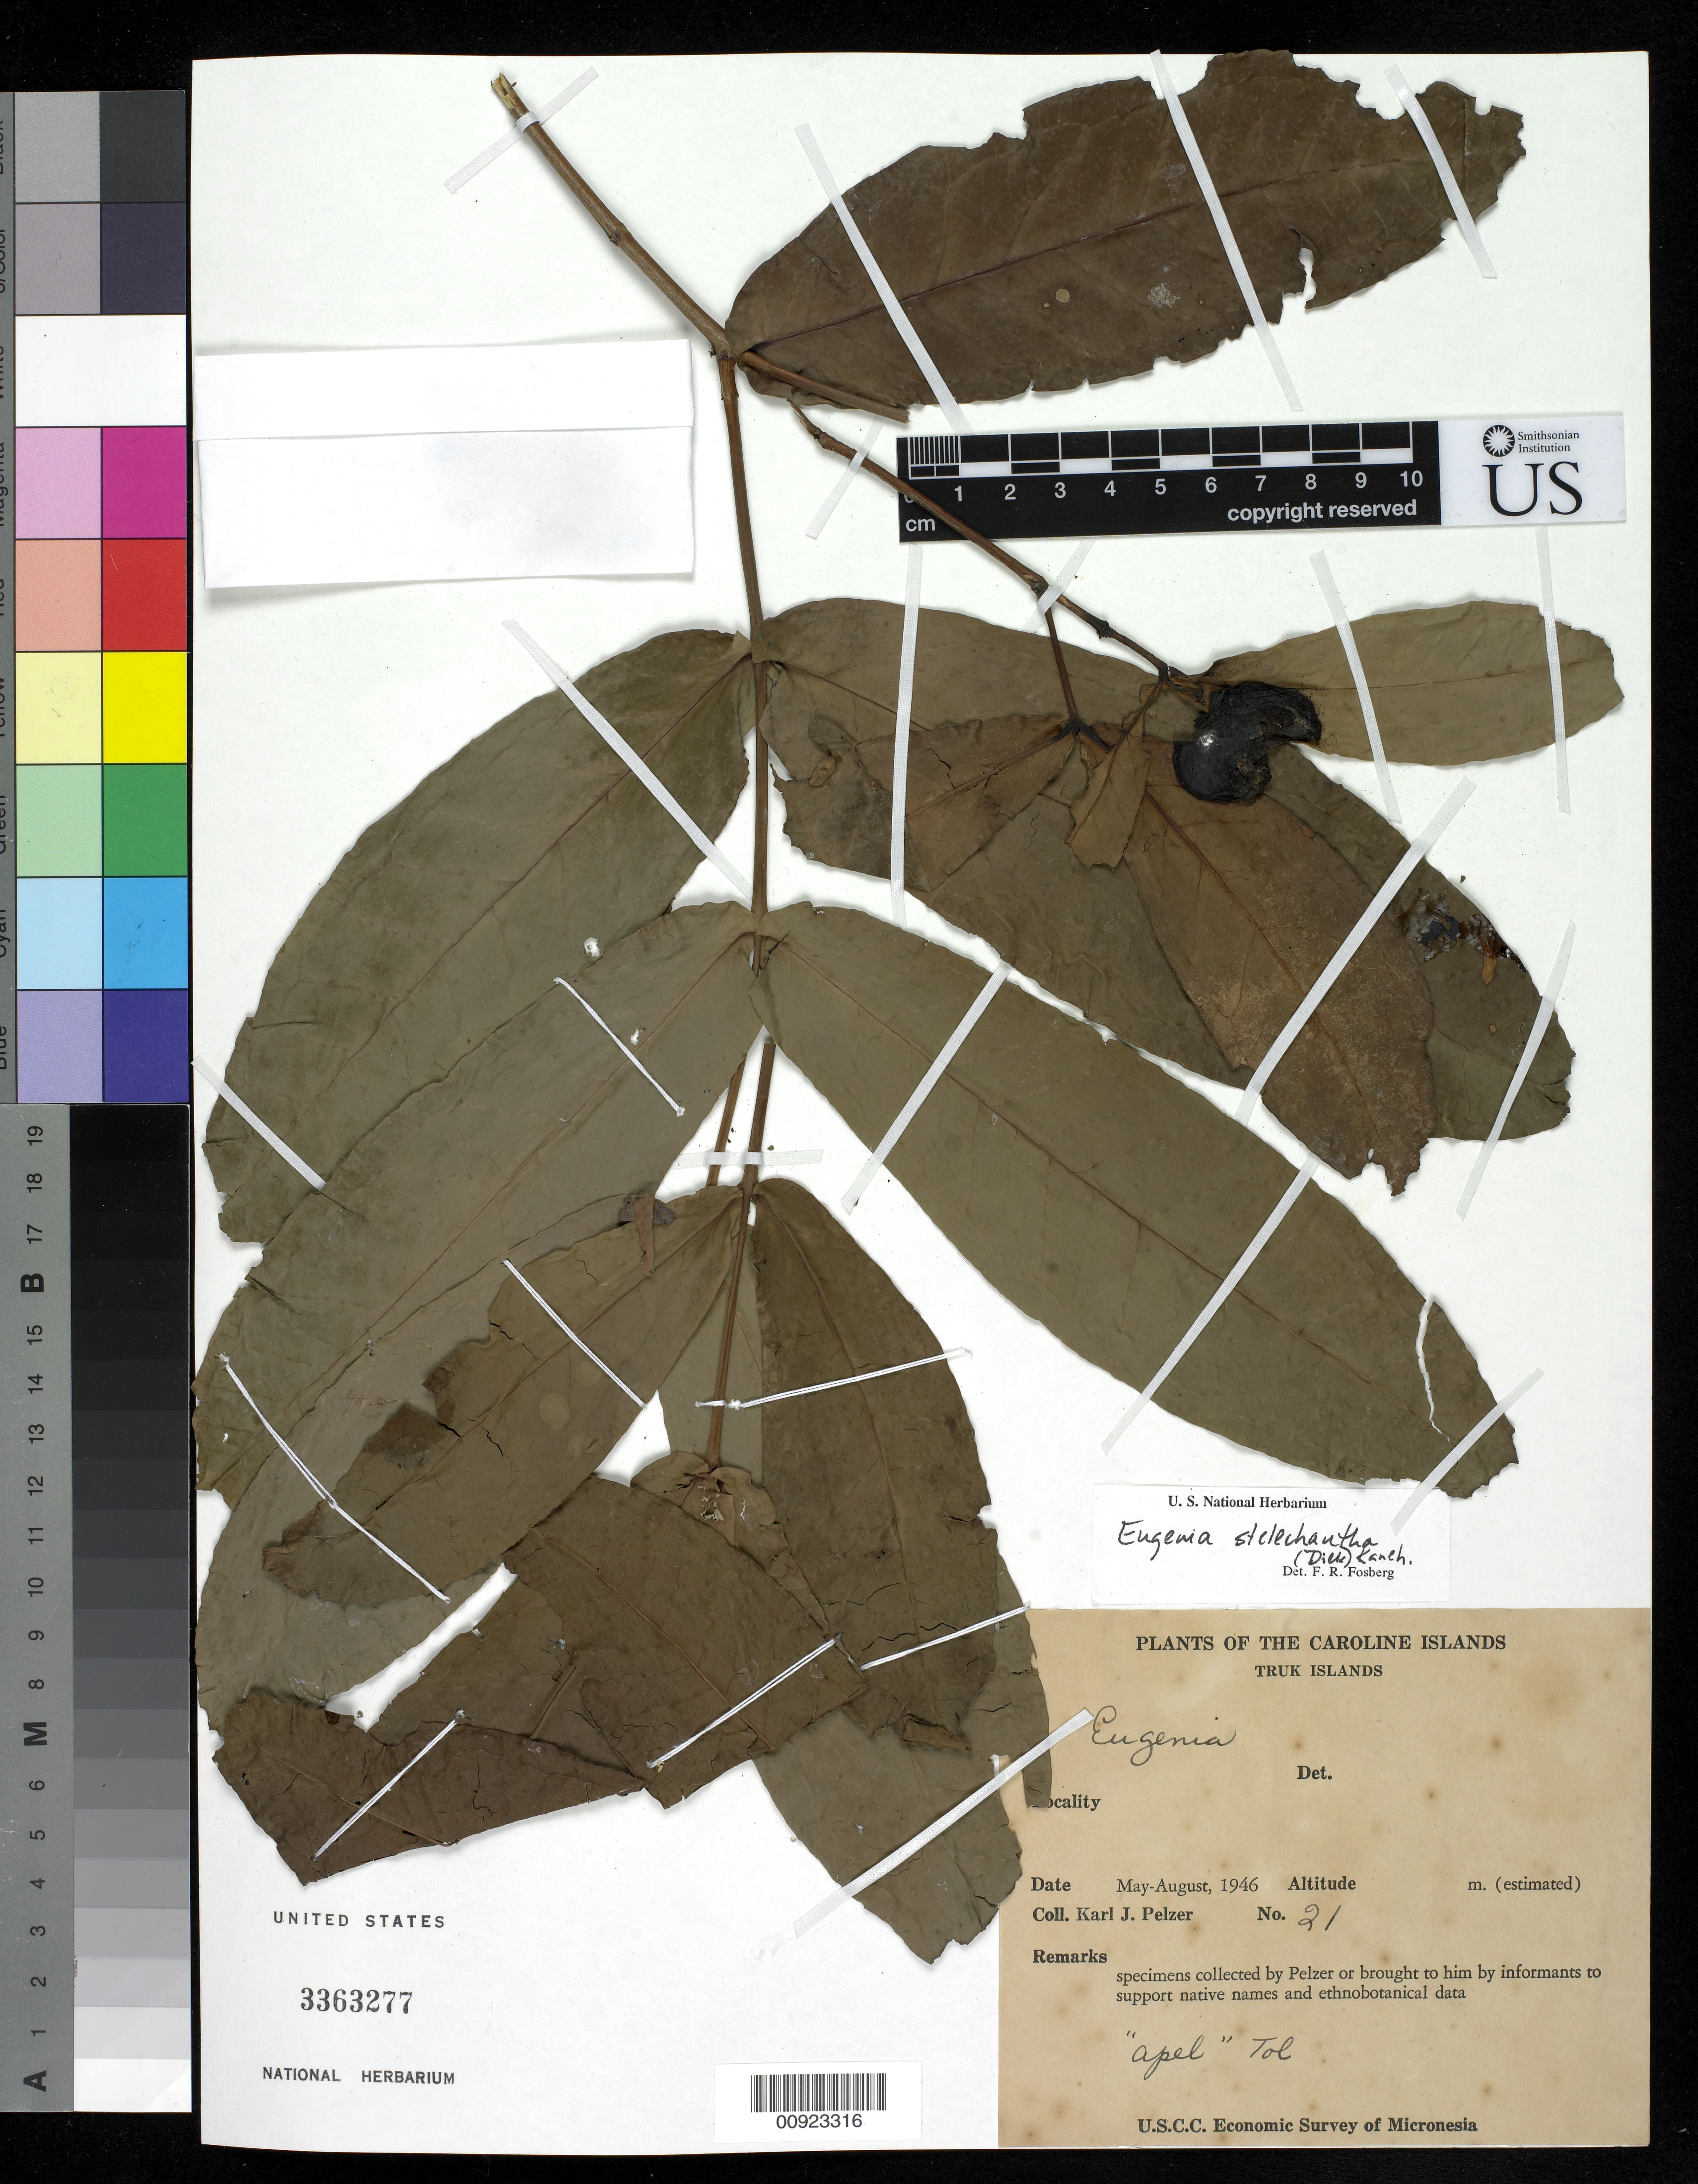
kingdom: Plantae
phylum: Tracheophyta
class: Magnoliopsida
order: Myrtales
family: Myrtaceae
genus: Syzygium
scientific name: Syzygium trukense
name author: (Hosok.) Costion & E. Lucas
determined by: Wagner, W. L., (BOT), Smithsonian Institution - National Museum of Natural History (UNITED STATES)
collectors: K. J. Pelzer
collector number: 21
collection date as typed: May 1946 to Aug 1946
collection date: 1946-05/1946-08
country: Micronesia, Federated States of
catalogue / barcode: US 3363277